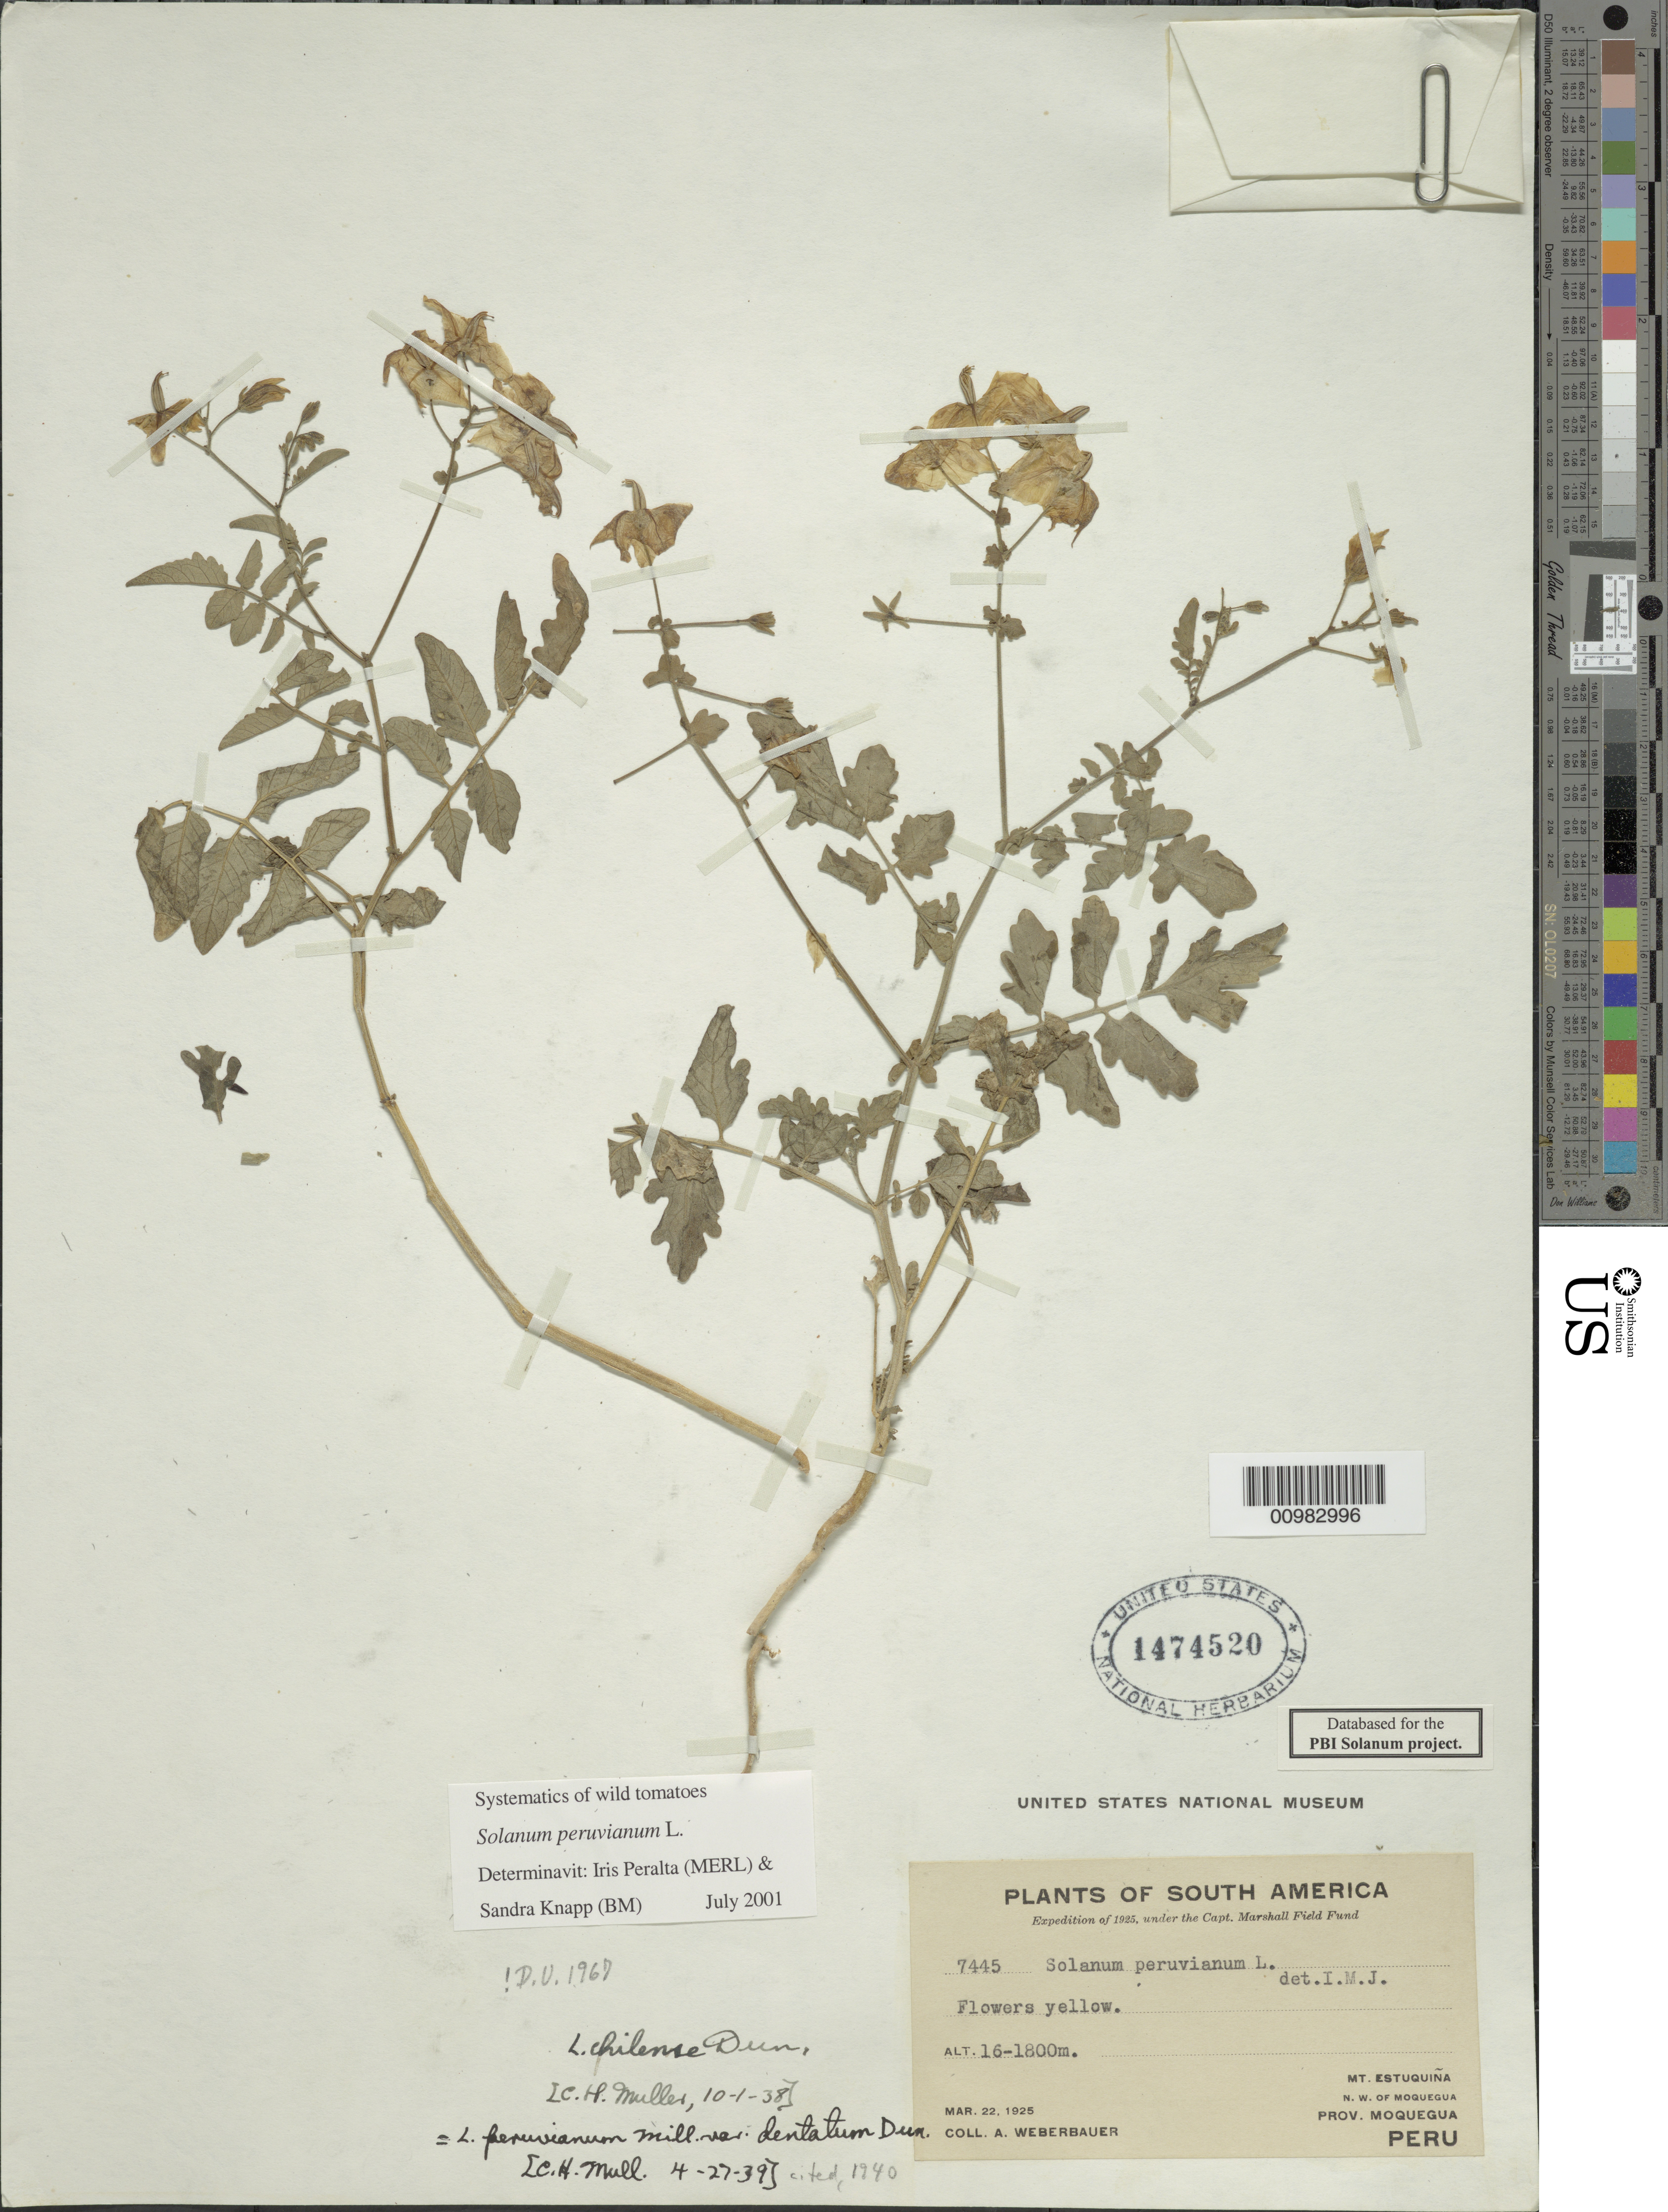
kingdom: Plantae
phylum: Tracheophyta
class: Magnoliopsida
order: Solanales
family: Solanaceae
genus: Solanum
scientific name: Solanum corneliomulleri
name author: J.F. Macbr.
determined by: Peralta, Iris E.; Knapp, S. D.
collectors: A. Weberbauer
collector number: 7445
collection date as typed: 22 Mar 1925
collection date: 1925-03-22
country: Peru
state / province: Moquegua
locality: Mt. Estuquiña, N.W. of Moquegua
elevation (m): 1600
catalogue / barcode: US 1471520